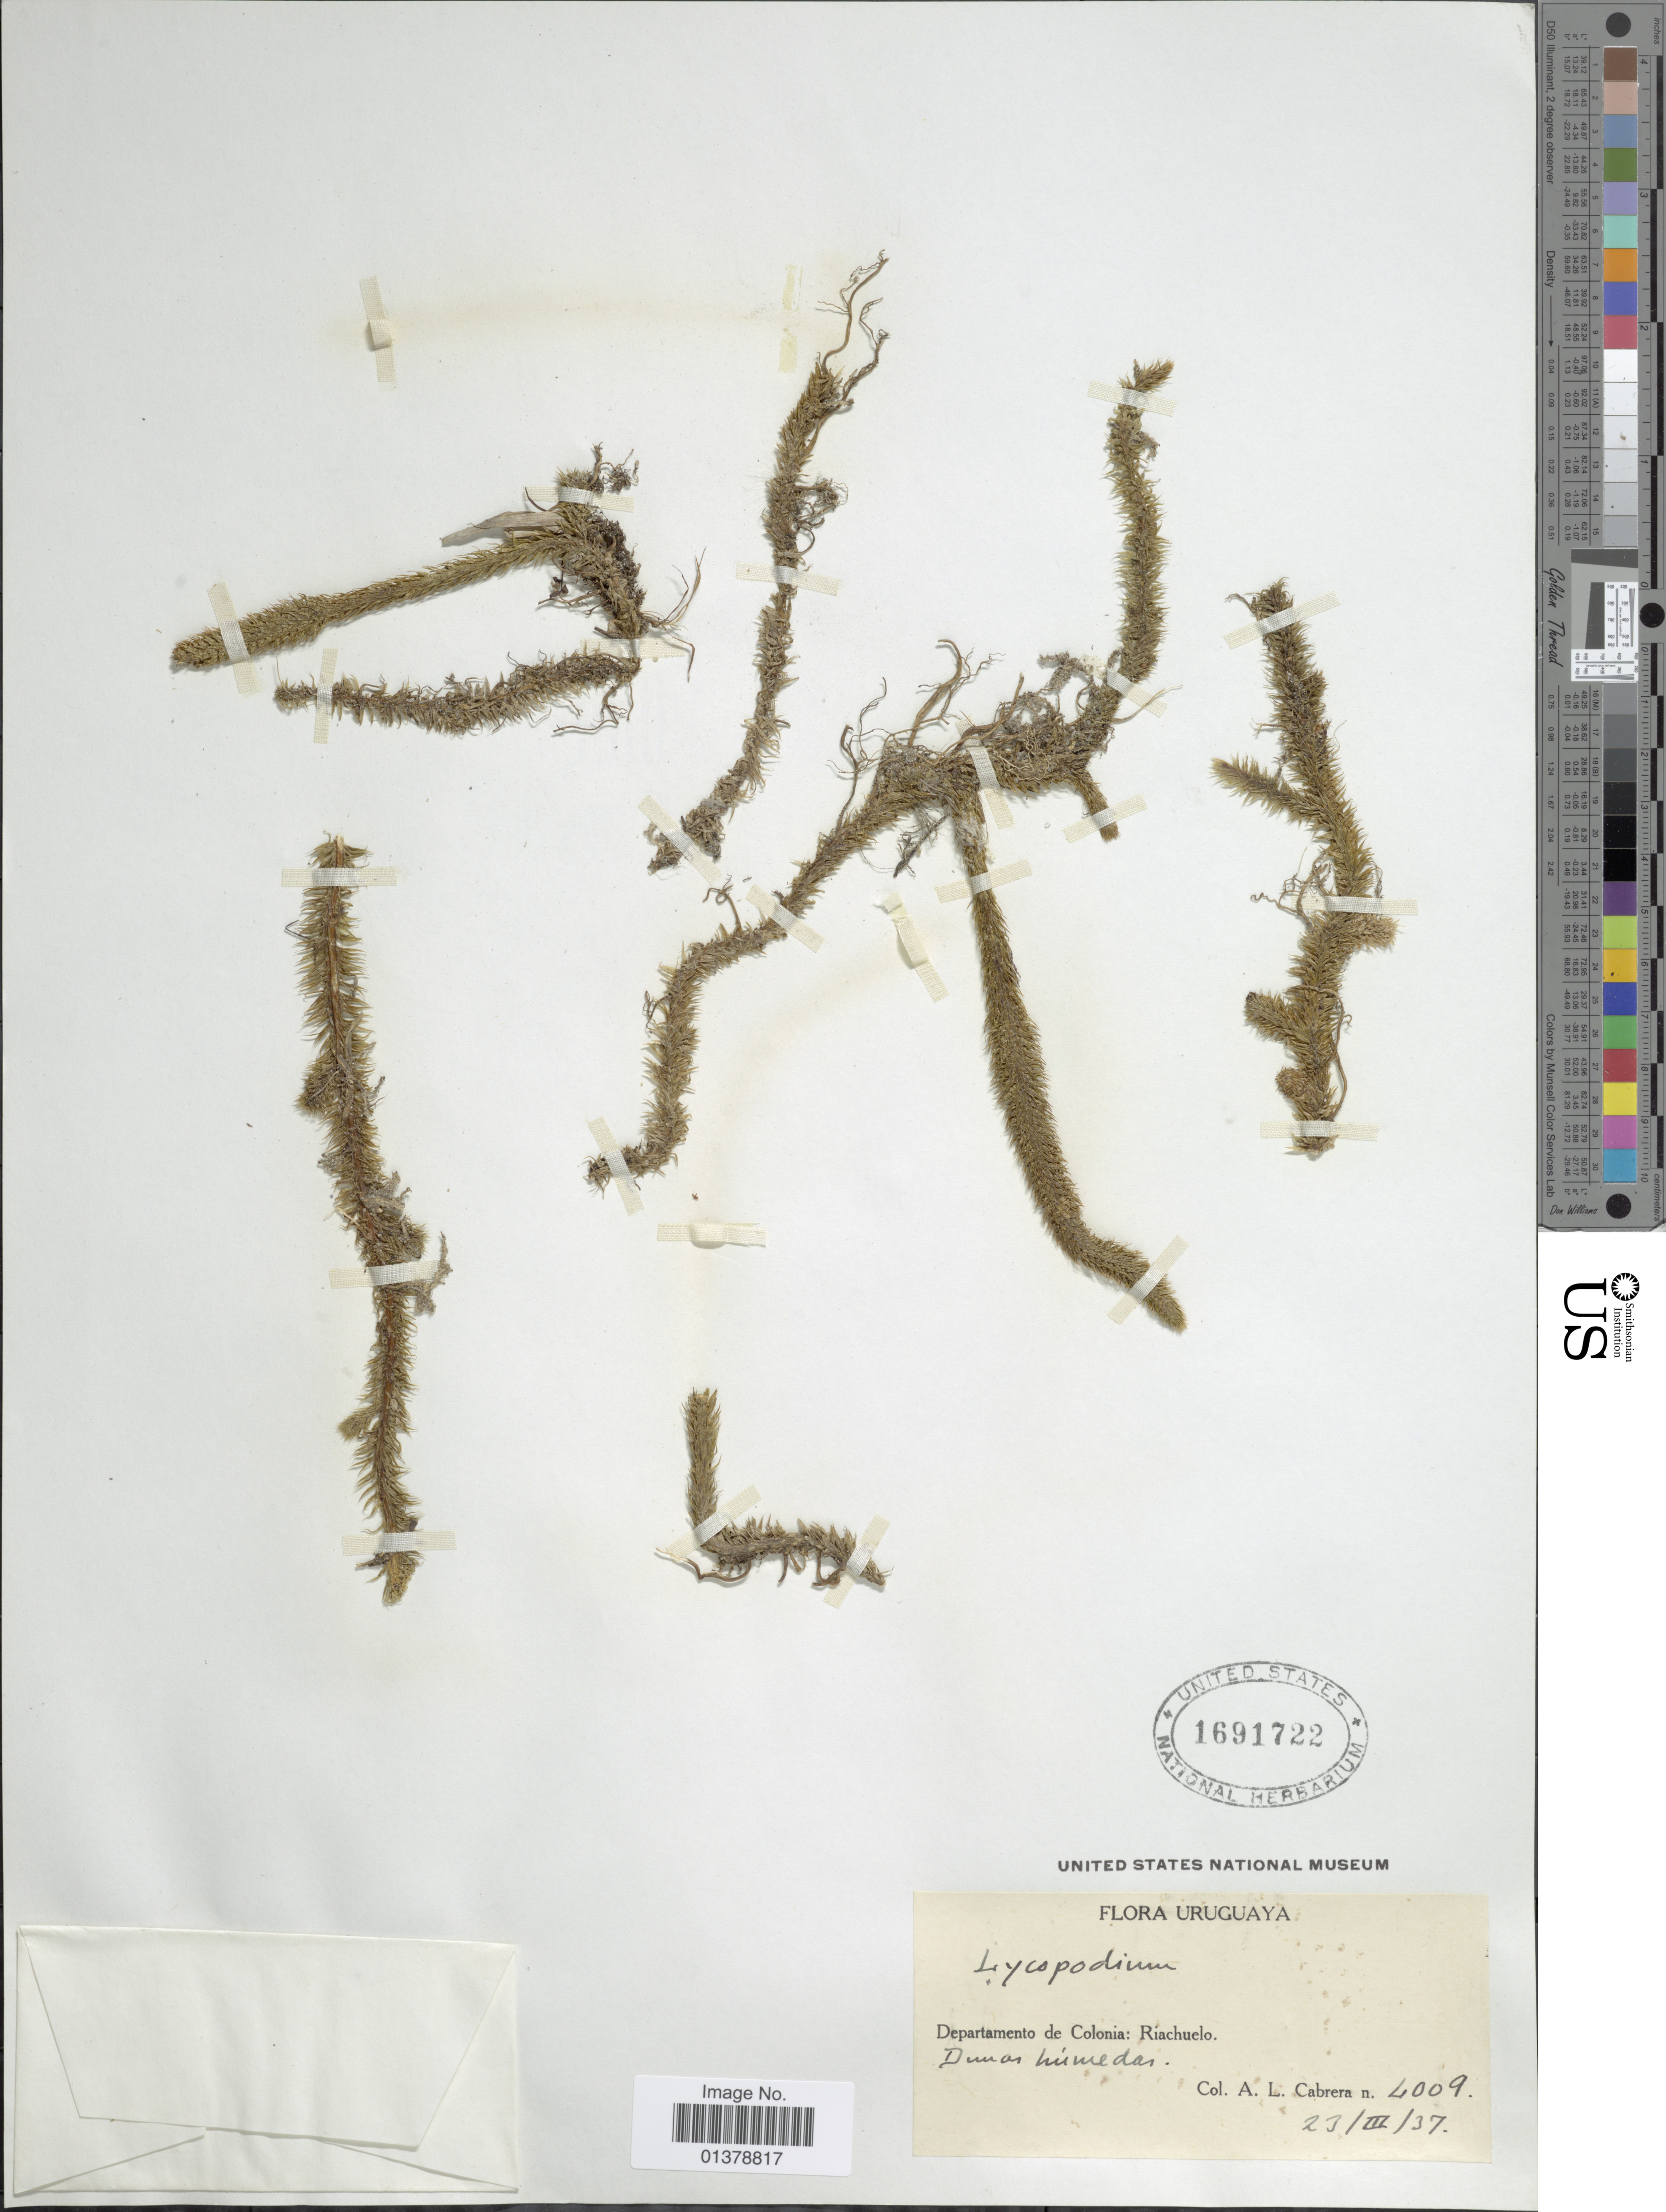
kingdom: Plantae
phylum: Tracheophyta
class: Lycopodiopsida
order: Lycopodiales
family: Lycopodiaceae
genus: Lycopodiella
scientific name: Lycopodiella alopecuroides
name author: (L.) Cranfill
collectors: A. L. Cabrera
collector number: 4009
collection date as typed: Transcribed d/m/y: 23/3/37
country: Uruguay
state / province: Colonia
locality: Riachuelo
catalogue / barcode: US 1691722